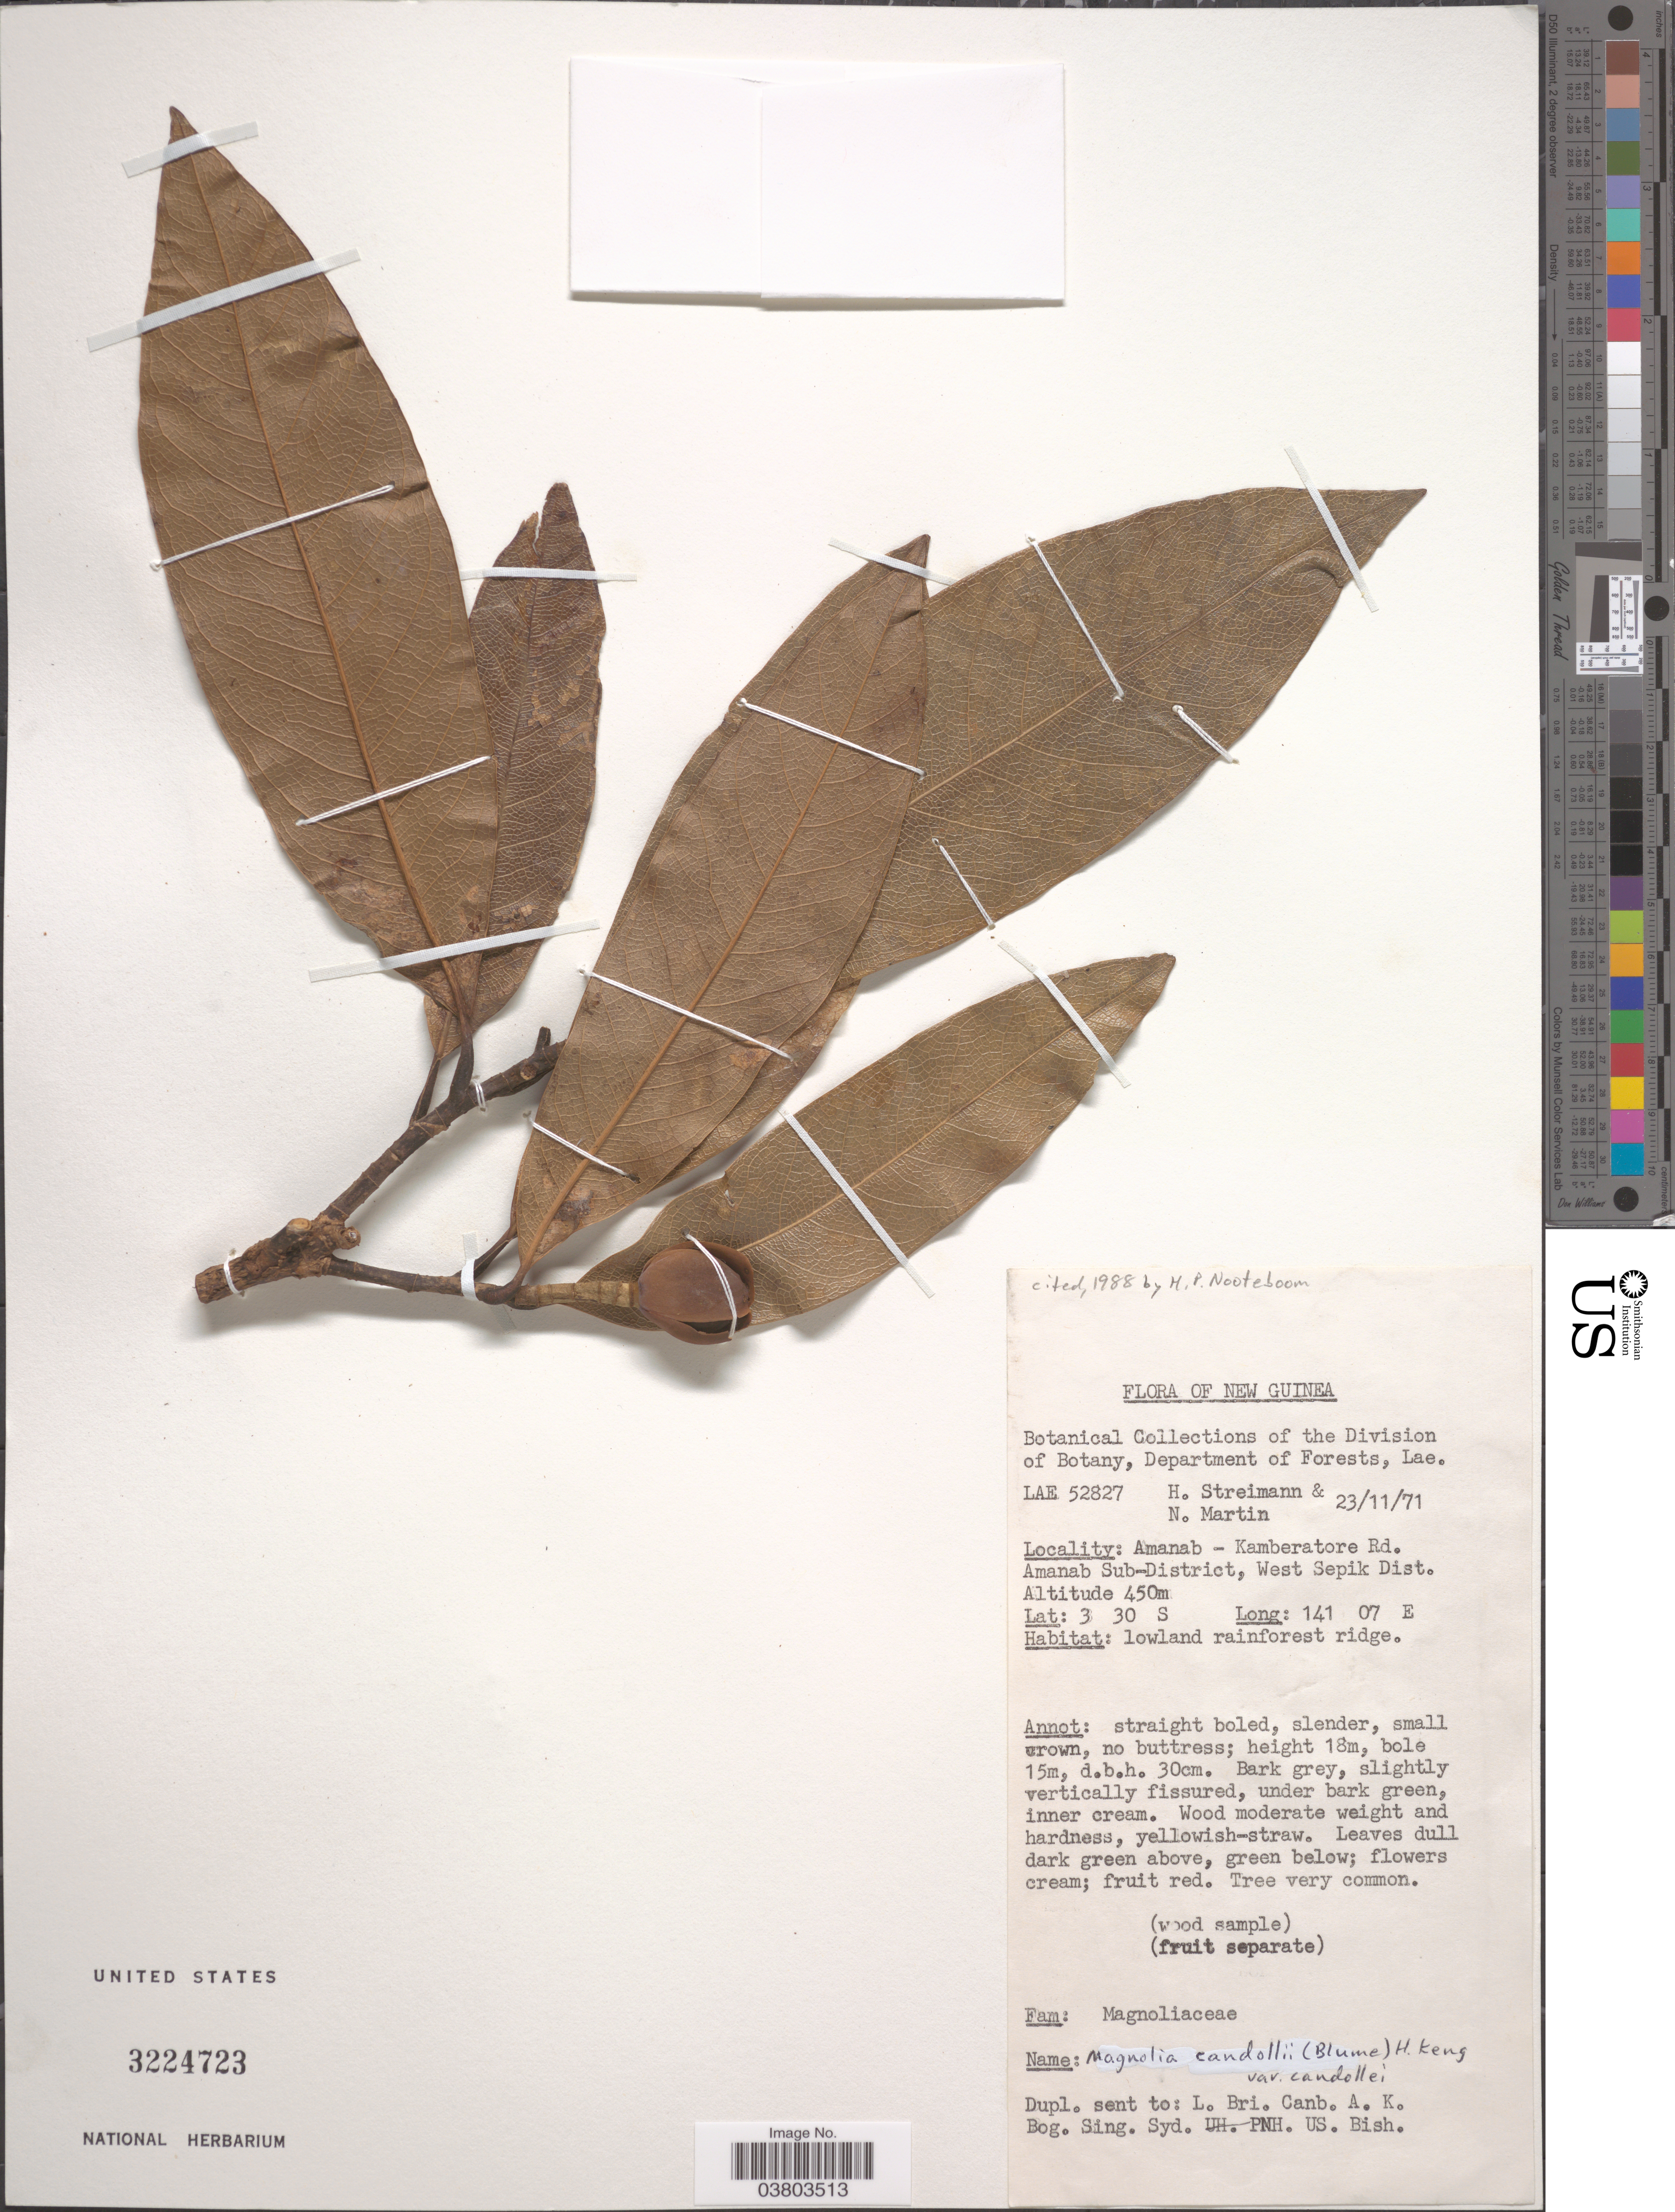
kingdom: Plantae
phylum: Tracheophyta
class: Magnoliopsida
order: Magnoliales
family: Magnoliaceae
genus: Magnolia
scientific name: Magnolia candollei var. candollei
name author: Link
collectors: H. Streimann & N. Martin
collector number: LAE 52827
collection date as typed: Transcribed d/m/y: 23/11/71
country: Papua New Guinea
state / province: Sandaun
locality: New Guinea. Amanab - Kamberatore Rd. Amanab Sub-District, West Sepik Dist.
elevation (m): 450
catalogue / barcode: US 3224723